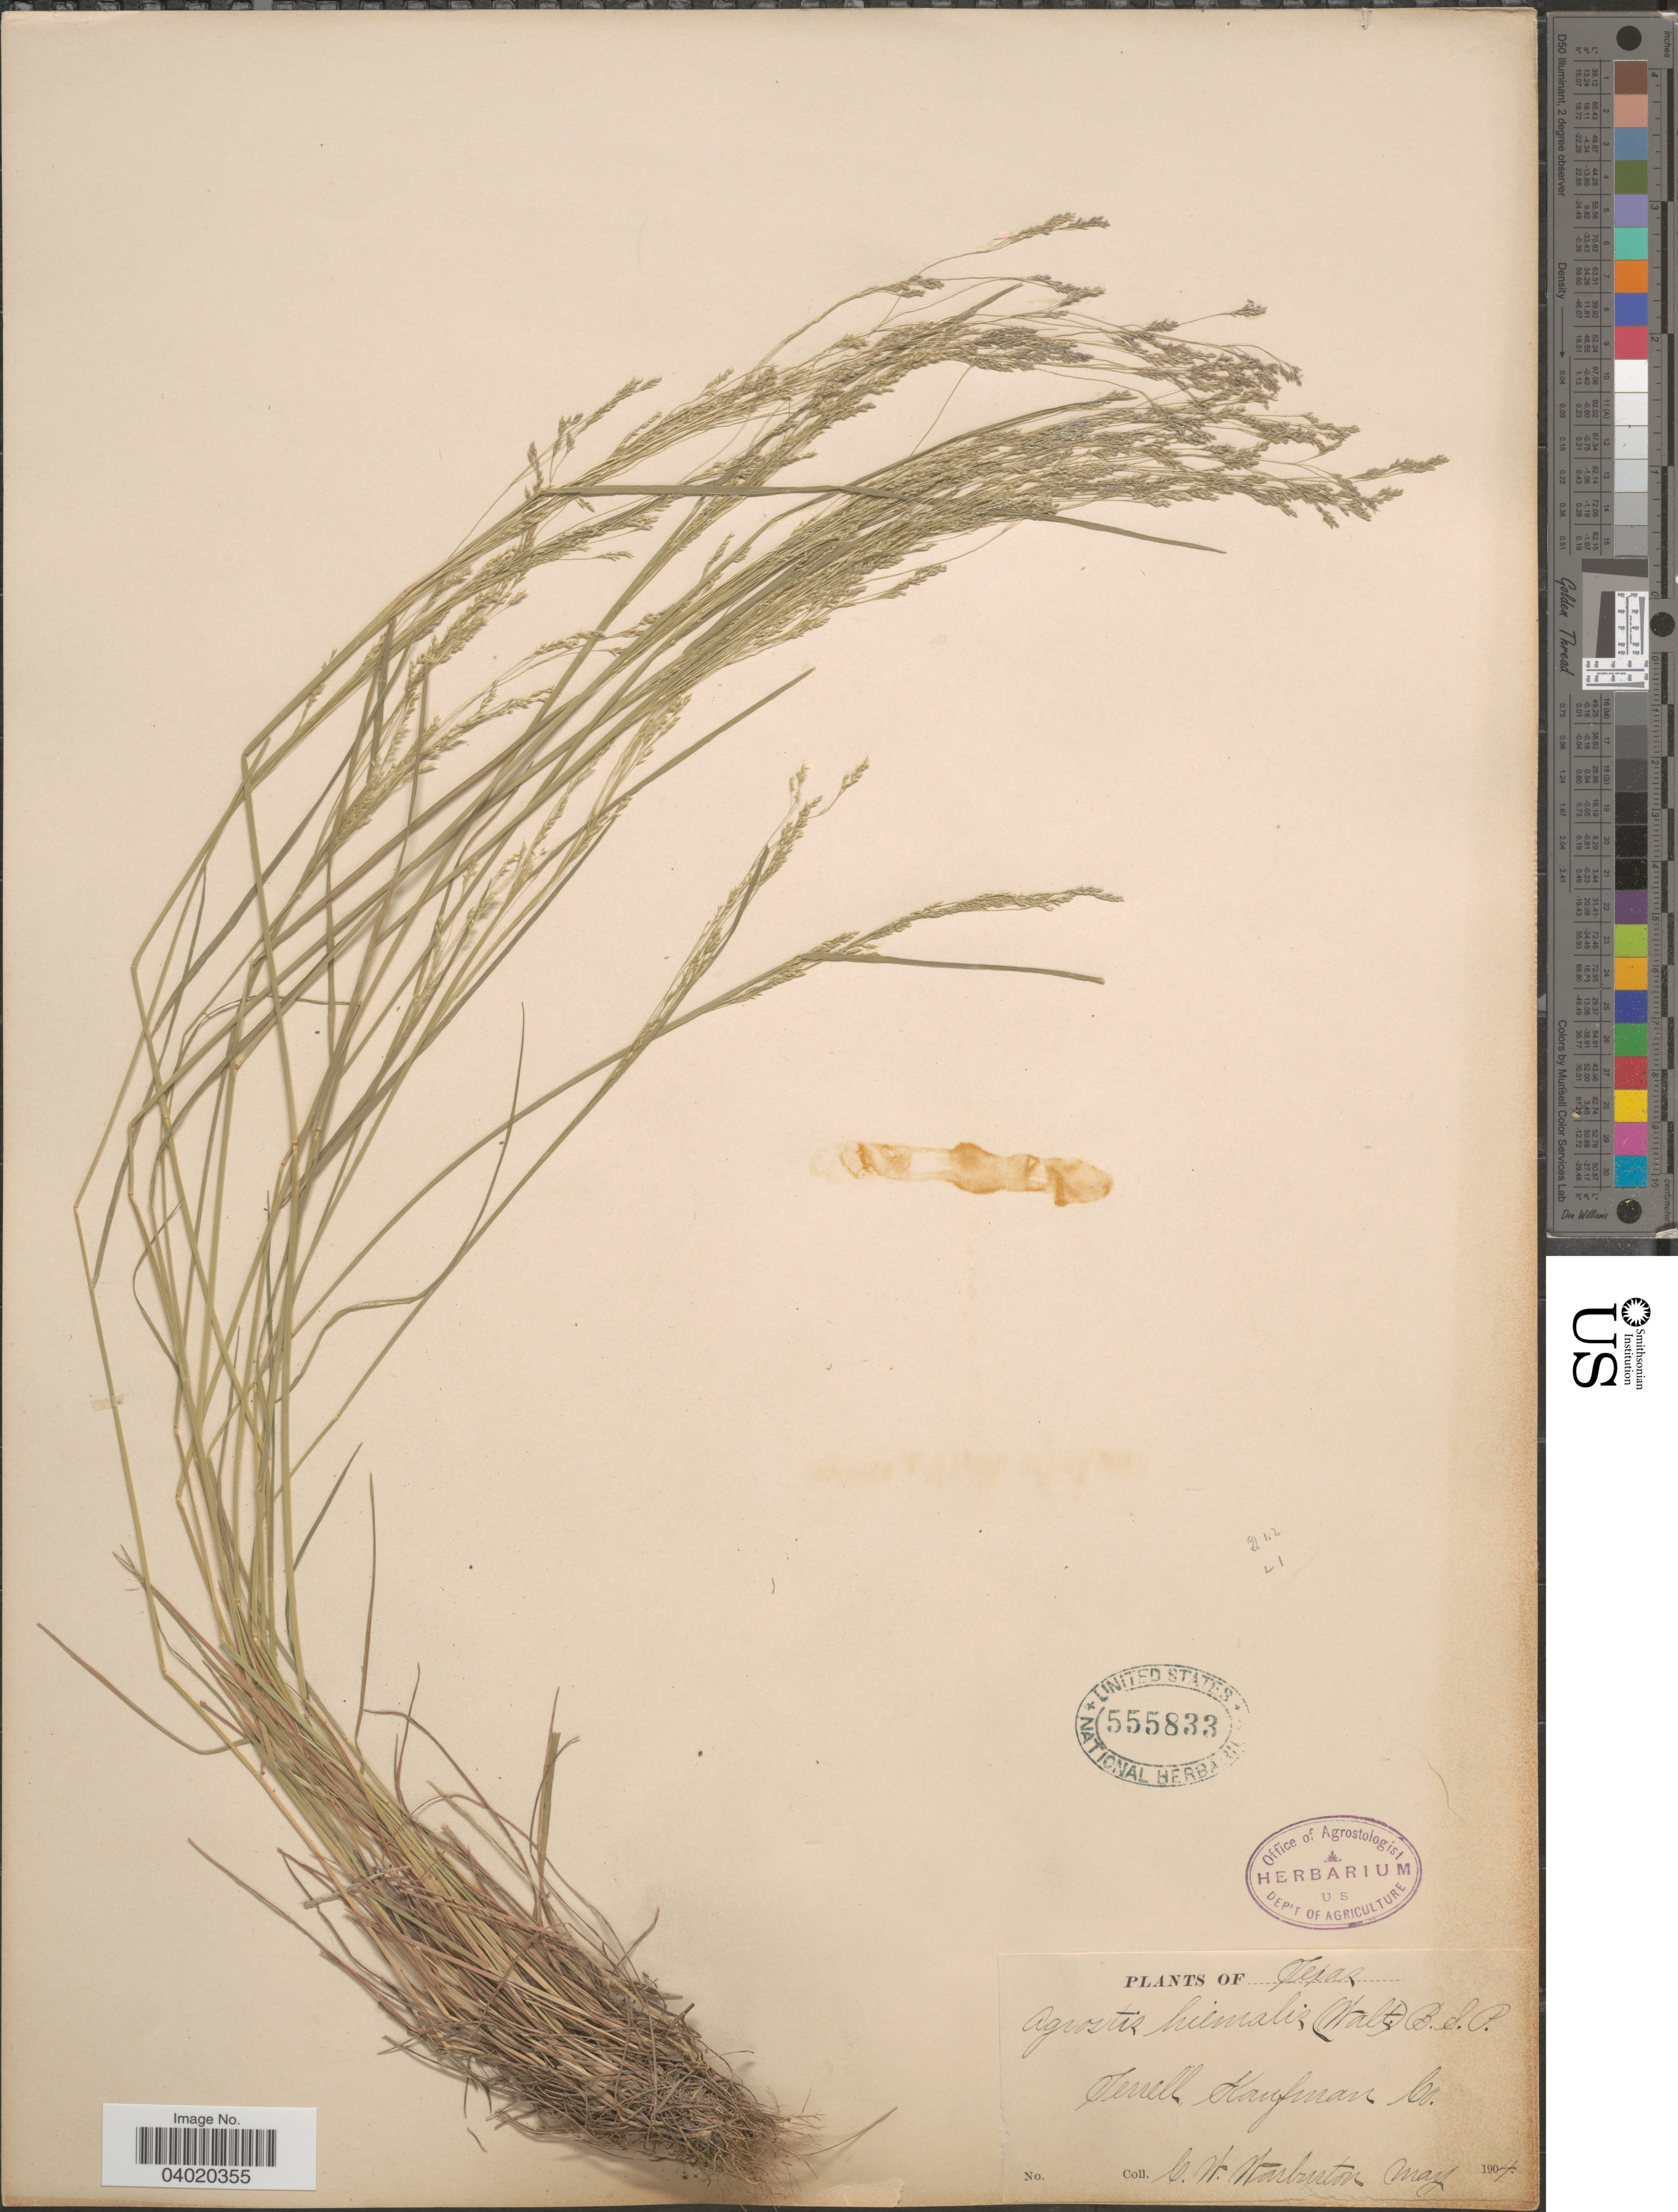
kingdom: Plantae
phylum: Tracheophyta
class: Liliopsida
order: Poales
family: Poaceae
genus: Agrostis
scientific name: Agrostis hyemalis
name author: (Walter) Britton et al.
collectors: C. Warburton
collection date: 1904-05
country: United States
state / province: Texas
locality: Terrell, Kaufman Co.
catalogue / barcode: US 555833